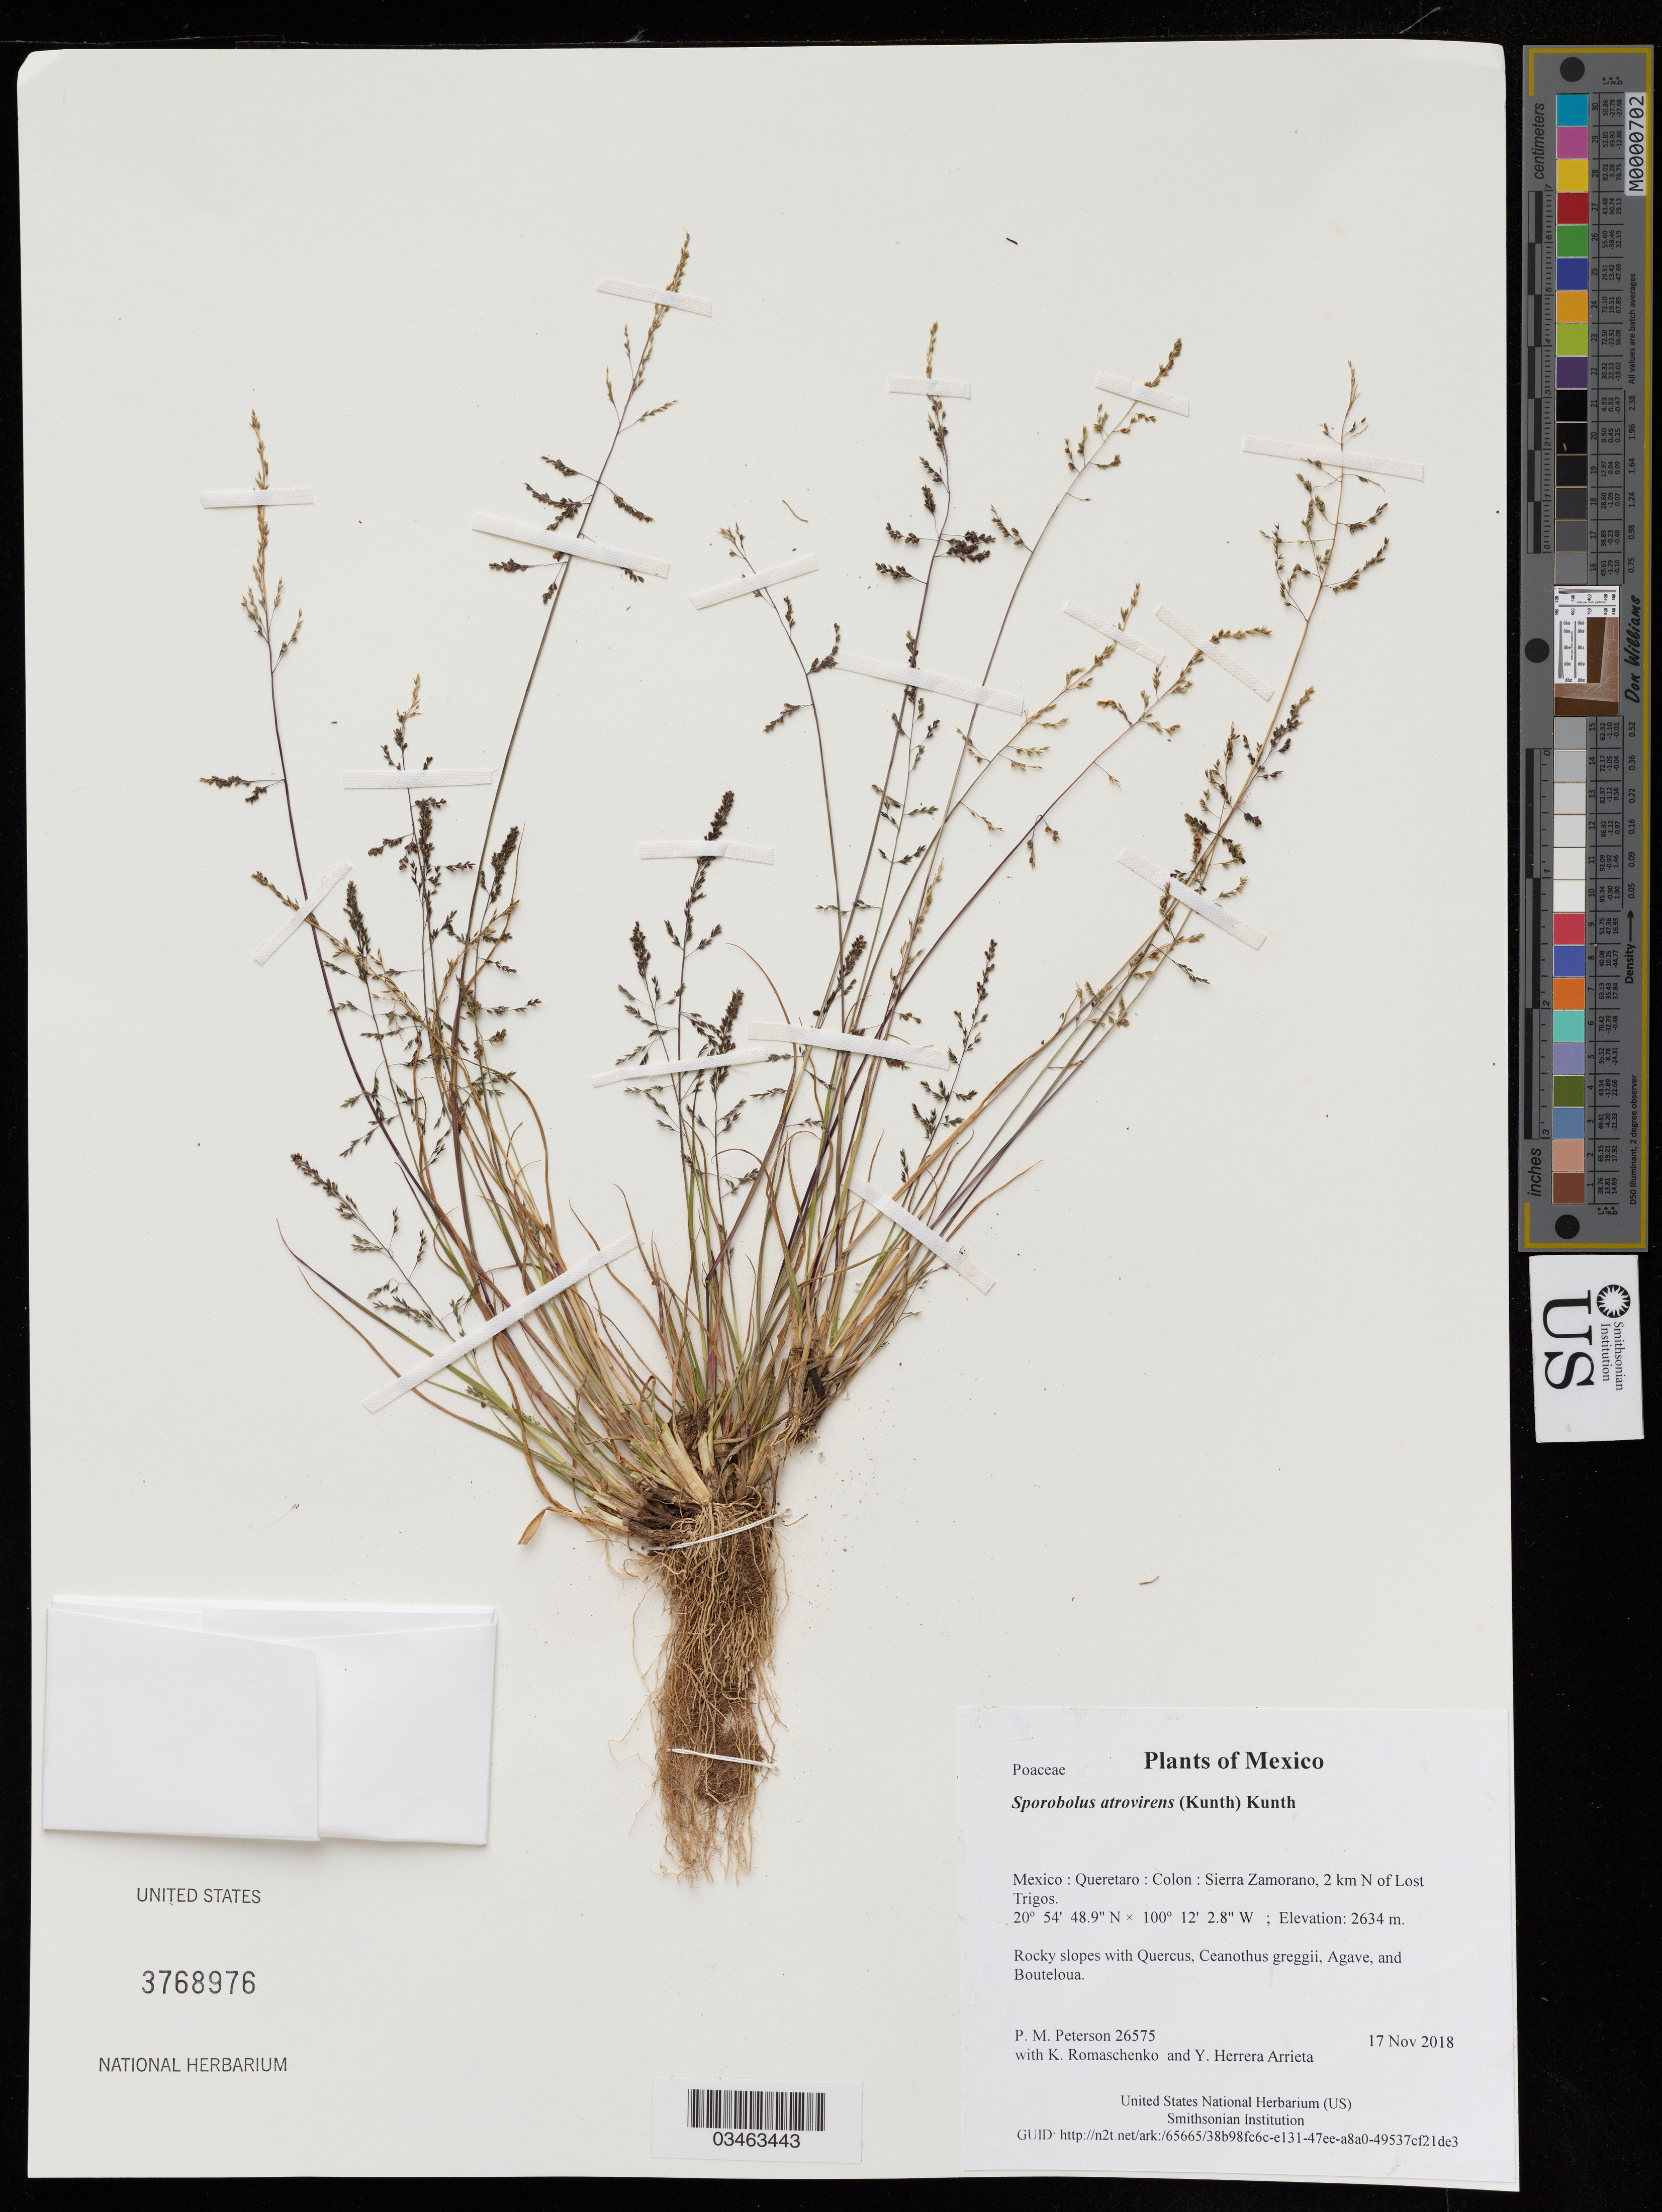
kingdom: Plantae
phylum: Tracheophyta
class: Liliopsida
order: Poales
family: Poaceae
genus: Sporobolus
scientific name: Sporobolus atrovirens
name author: (Kunth) Kunth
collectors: P. M. Peterson, K. Romaschenko & Y. Herrera Arrieta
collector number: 26575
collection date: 2018-11-17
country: Mexico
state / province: Queretaro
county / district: Colon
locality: Sierra Zamorano, 2 km N of Lost Trigos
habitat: Rocky slopes with Quercus, Ceanothus greggii, Agave, and Bouteloua.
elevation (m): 2634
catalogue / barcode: US 3768976